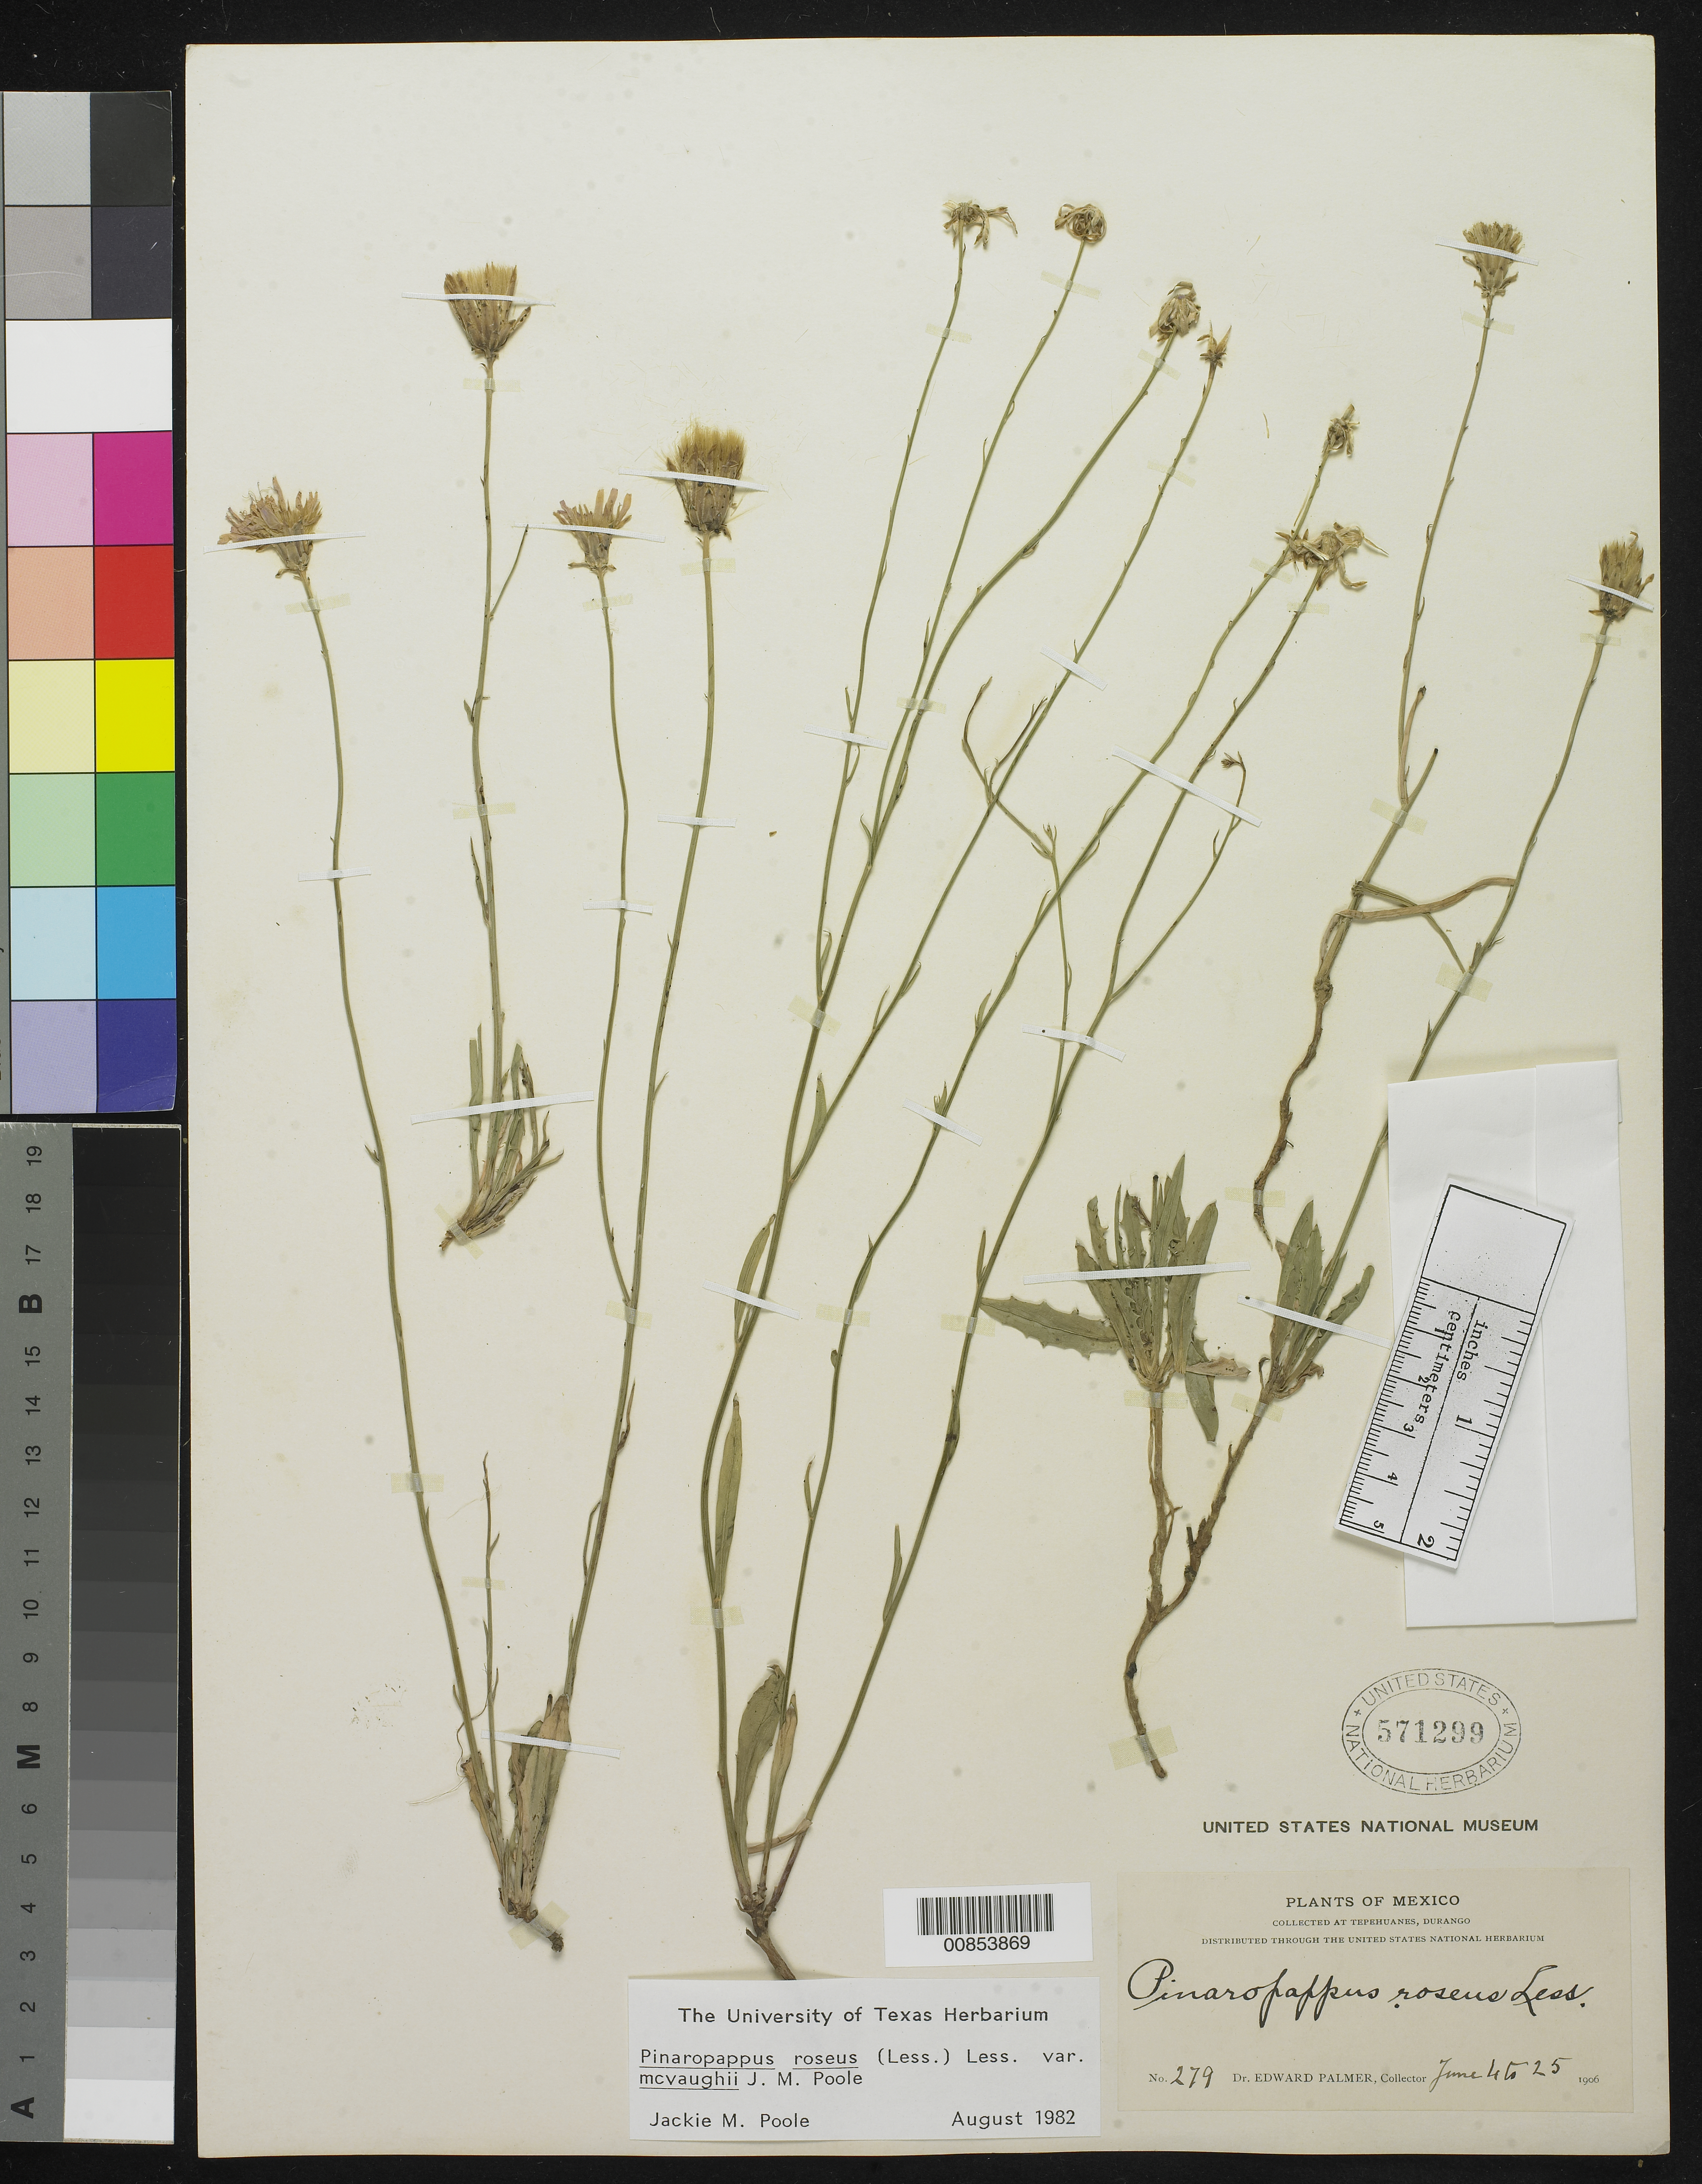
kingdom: Plantae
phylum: Tracheophyta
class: Magnoliopsida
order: Asterales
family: Asteraceae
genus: Pinaropappus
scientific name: Pinaropappus roseus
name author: Less.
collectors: E. Palmer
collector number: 279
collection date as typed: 04 Jun 1906 to 25 Jun 1906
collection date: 1906-06-04/1906-06-25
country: Mexico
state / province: Durango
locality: Tepehuanes, Durango.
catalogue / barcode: US 571299